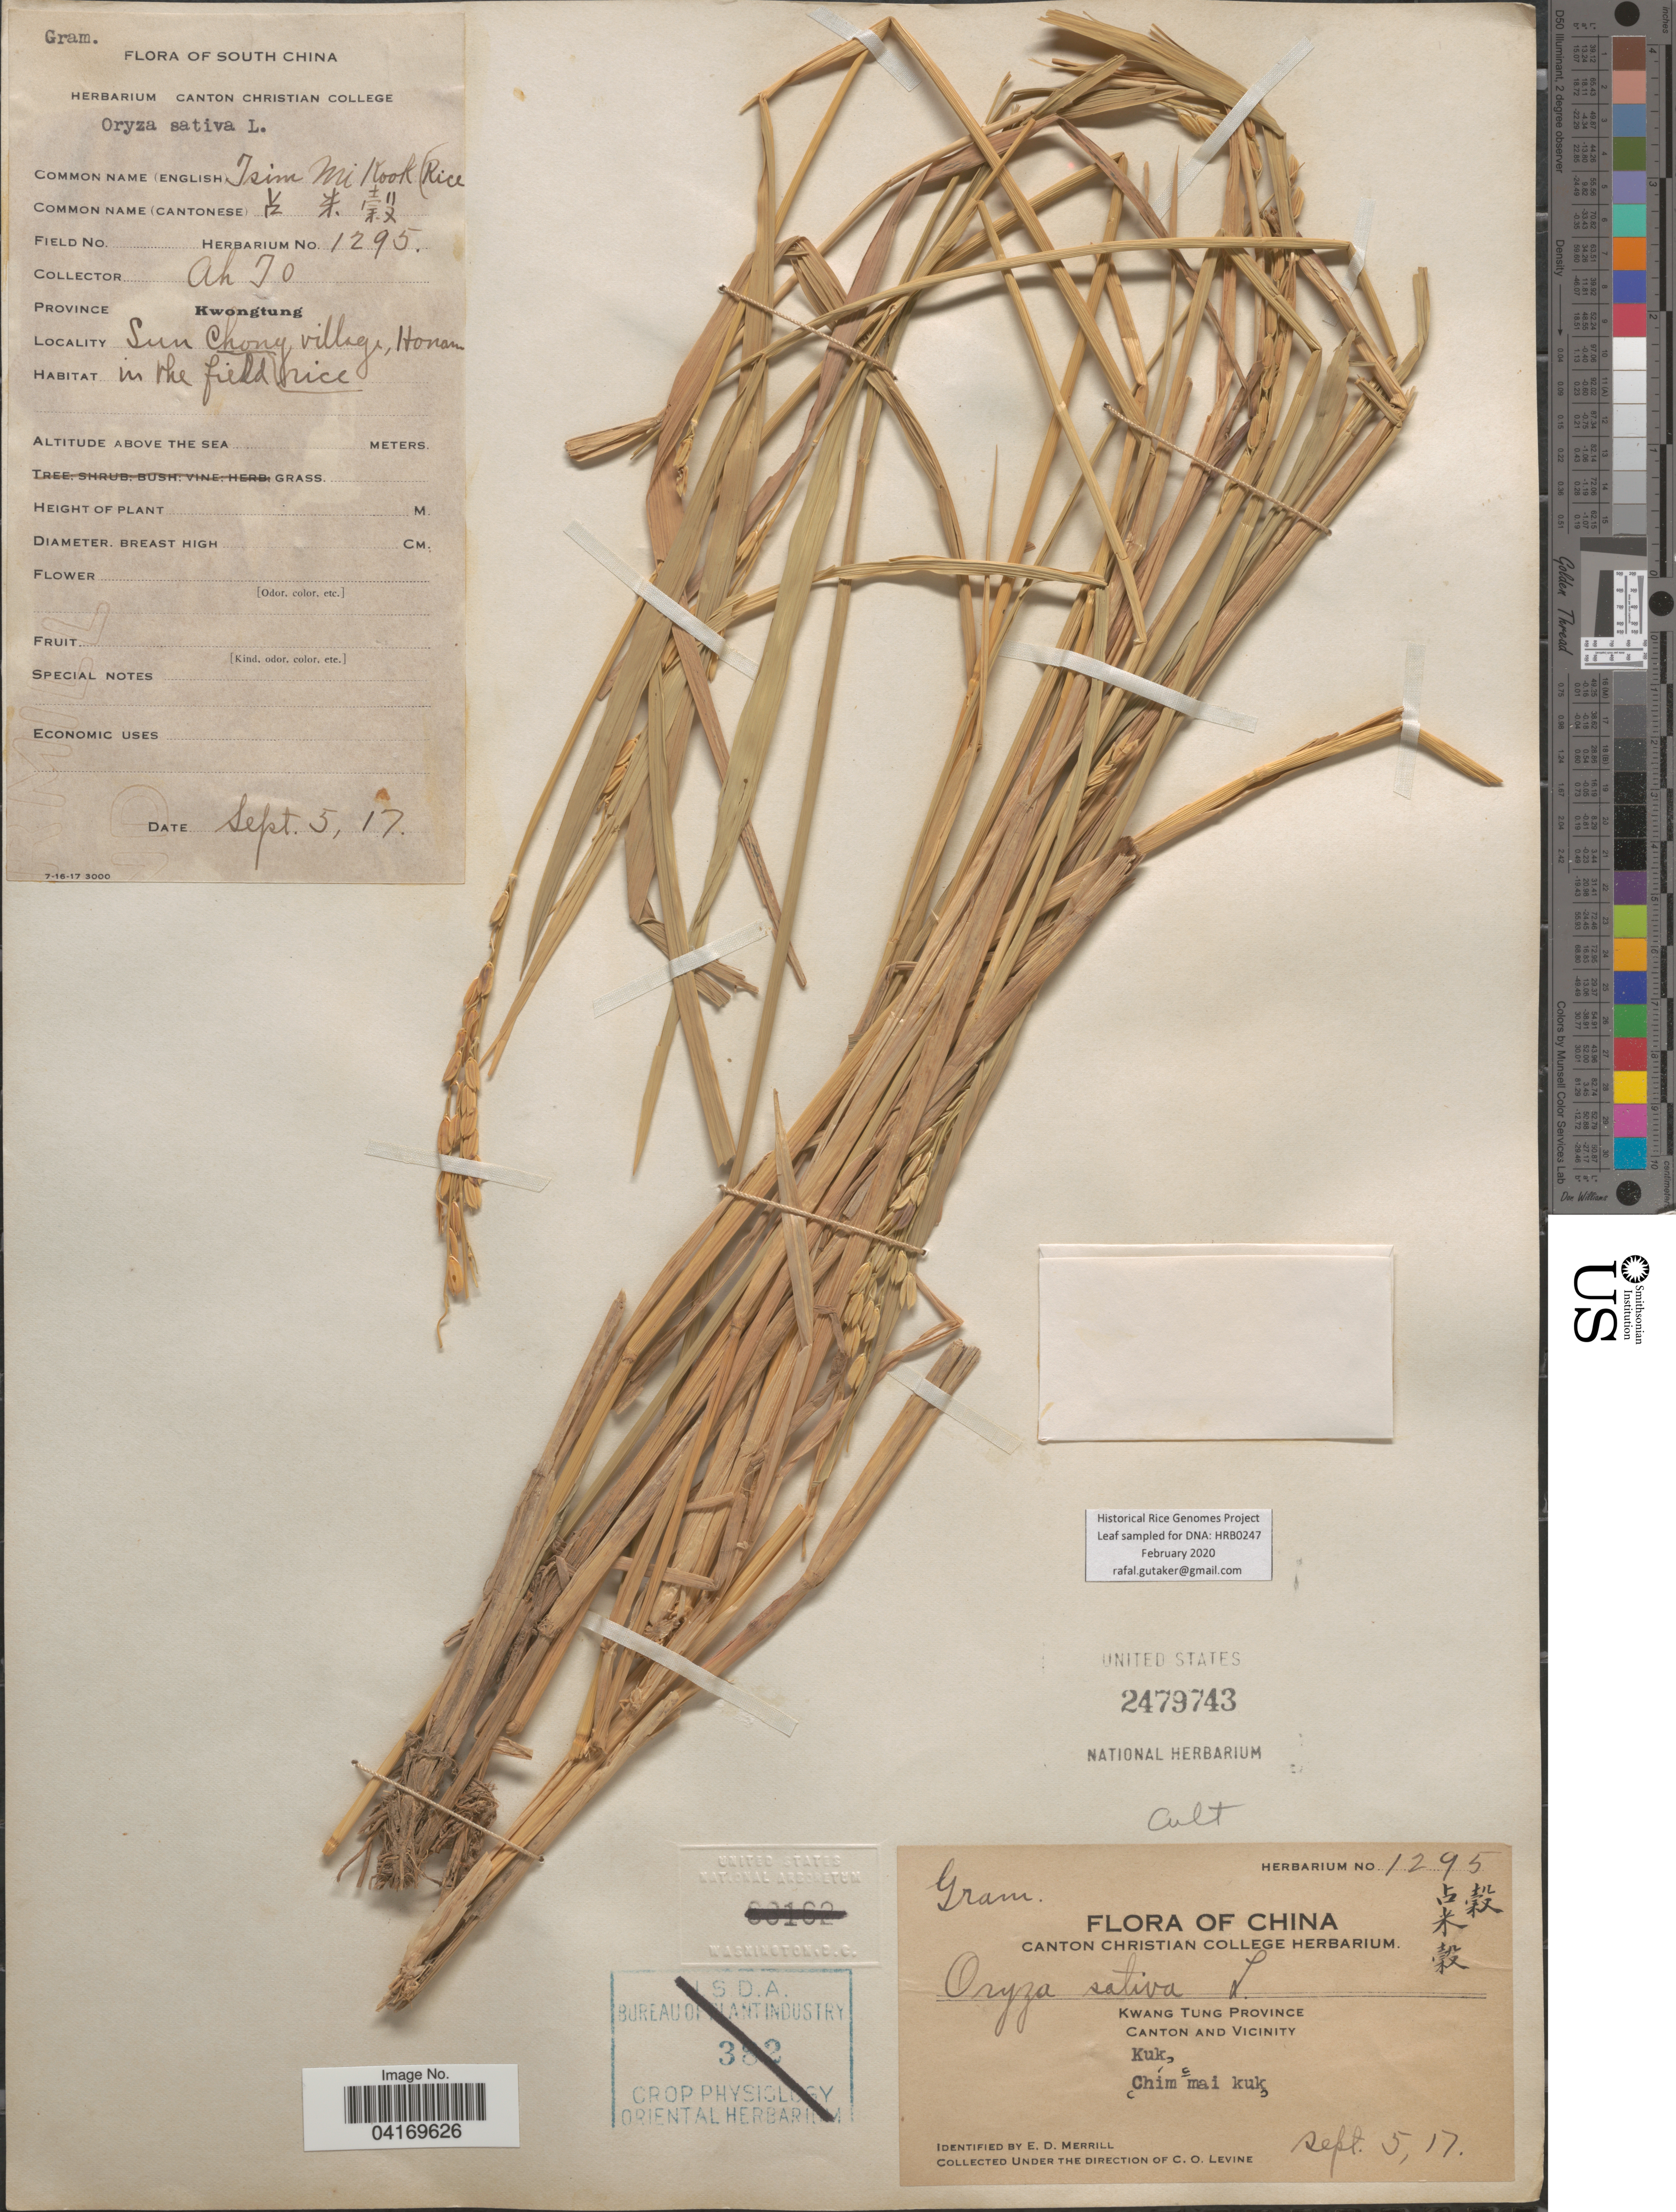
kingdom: Plantae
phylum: Tracheophyta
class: Liliopsida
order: Poales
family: Poaceae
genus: Oryza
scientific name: Oryza sativa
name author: L.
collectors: A. Jo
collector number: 1295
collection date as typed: Transcribed d/m/y: 5/9/17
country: China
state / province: Guangdong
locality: Province Kwangtung. Canton and Vicinity. Kuk, Chím mai kuk. Sun Chong village, Honam.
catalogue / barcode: US 2479743